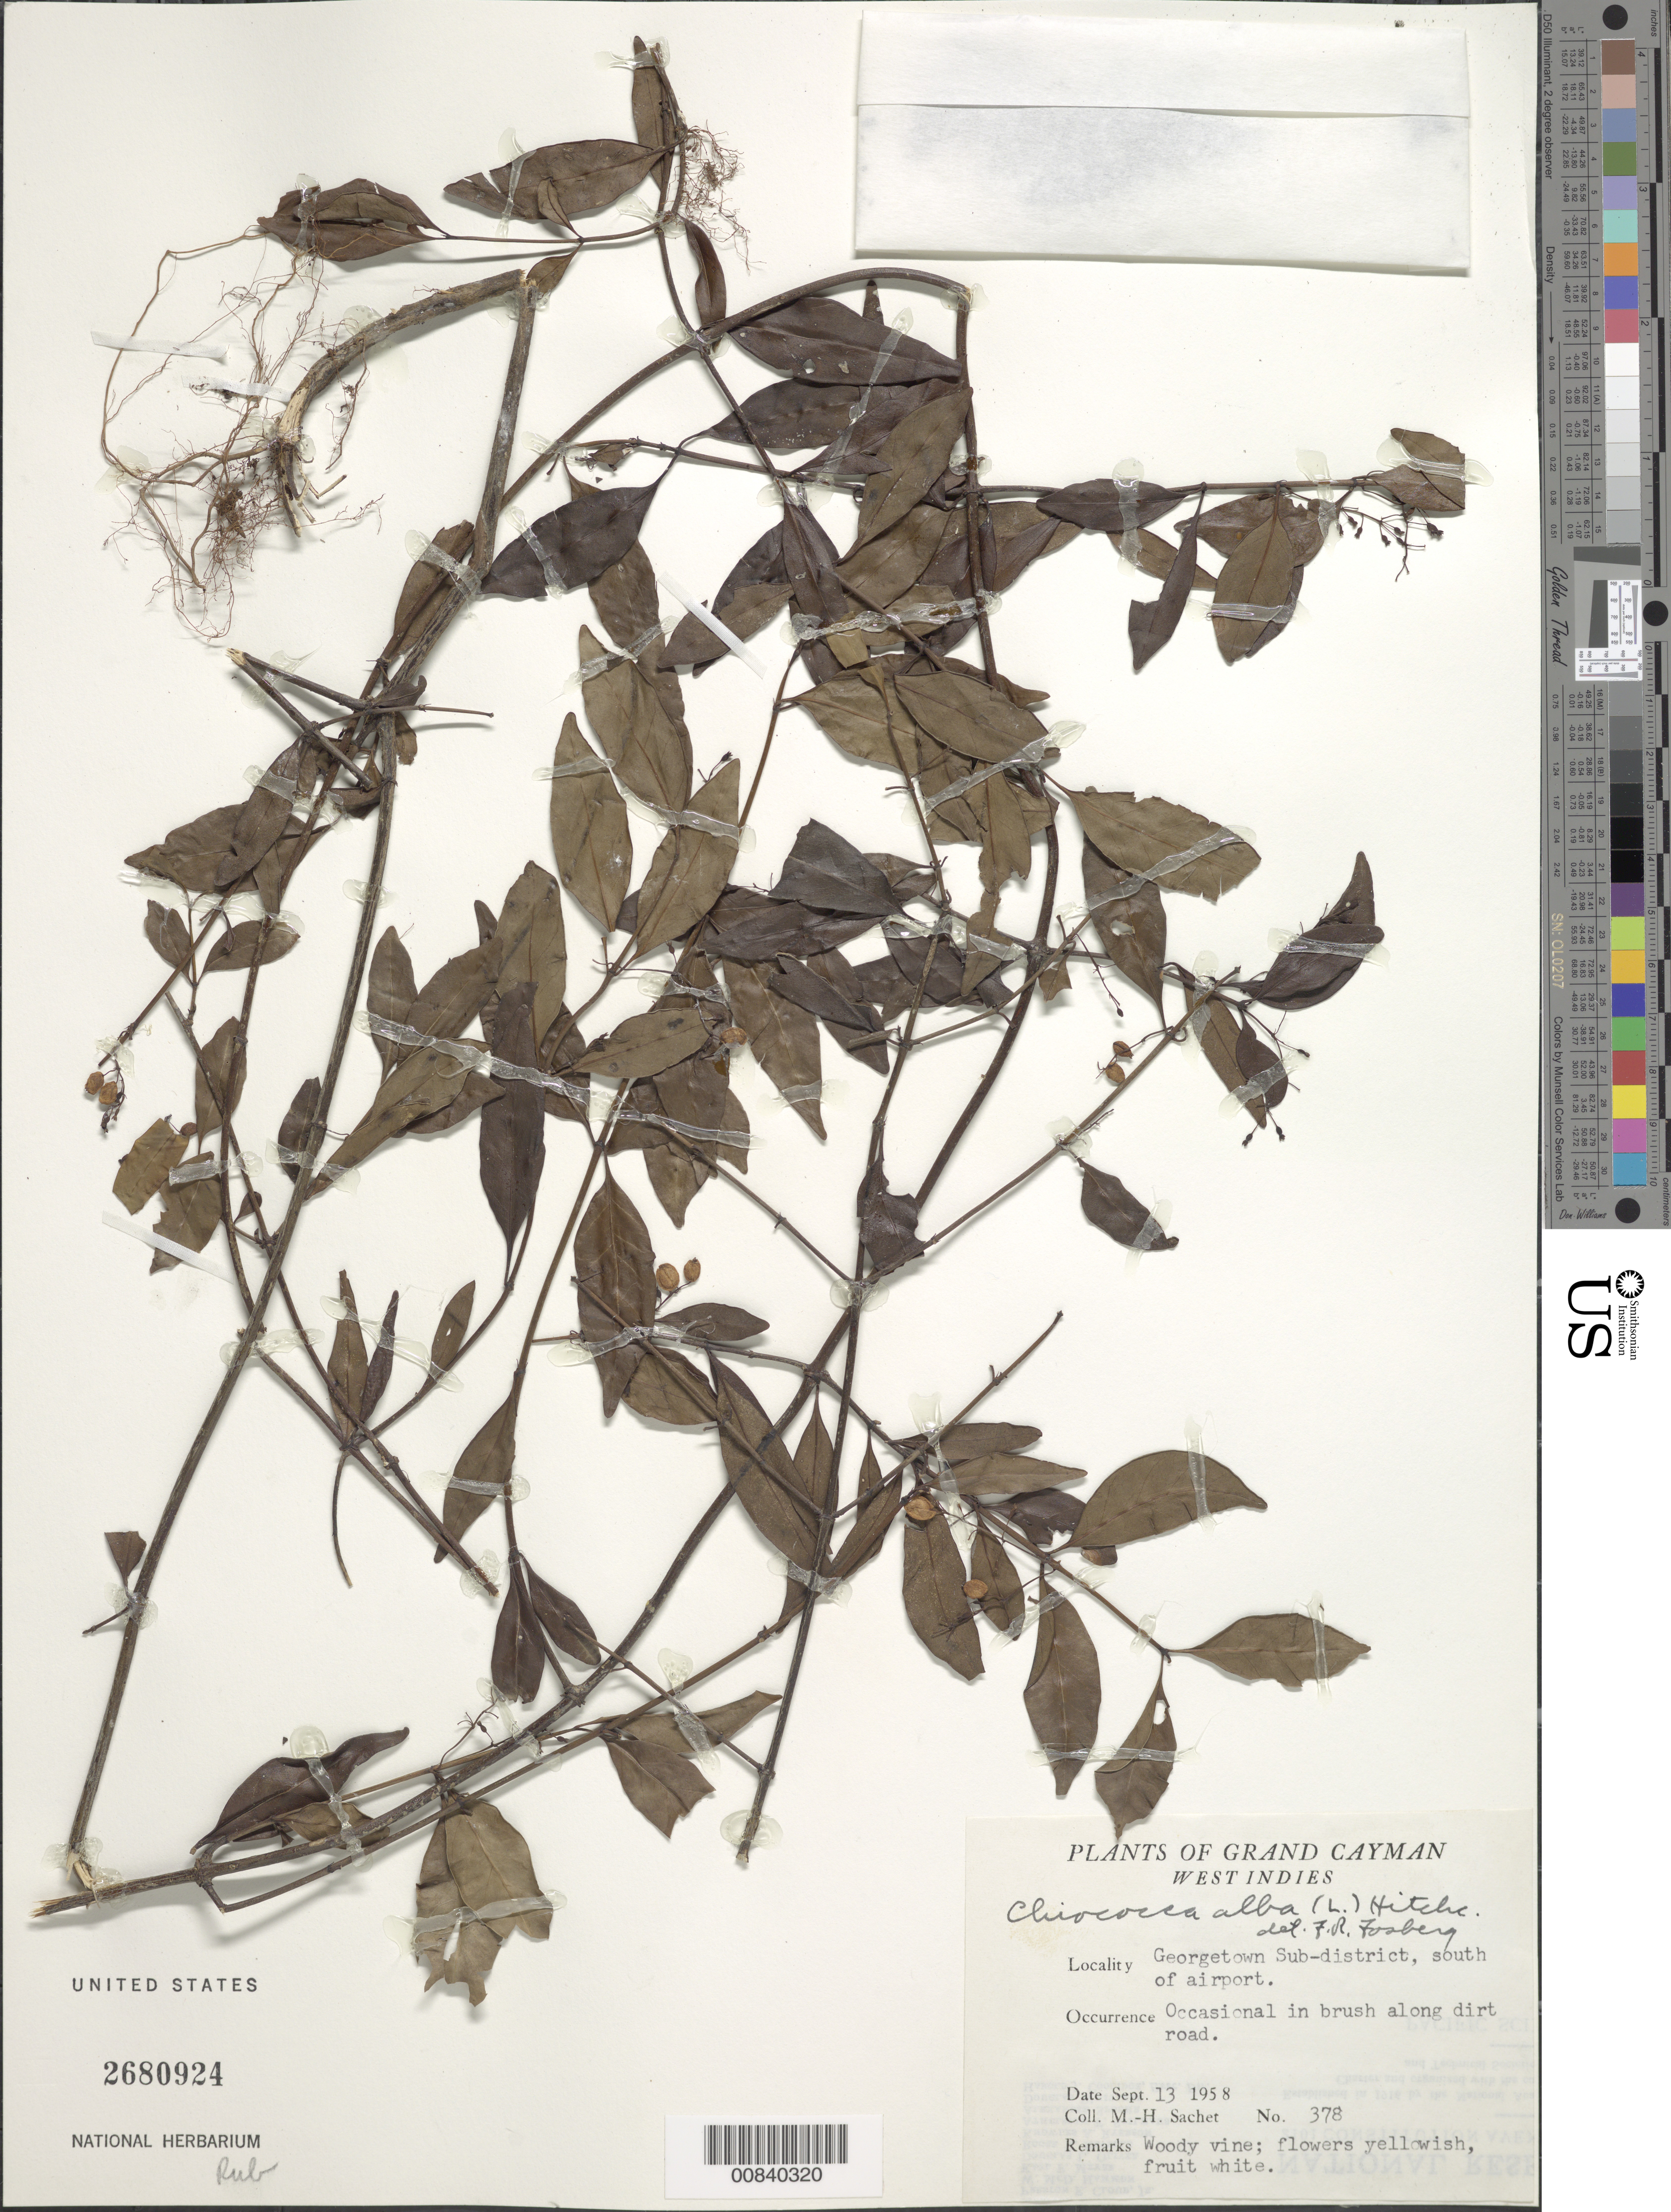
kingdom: Plantae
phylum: Tracheophyta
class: Magnoliopsida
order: Gentianales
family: Rubiaceae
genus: Chiococca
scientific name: Chiococca alba subsp. alba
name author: (L.) Hitchc.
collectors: M.-H. Sachet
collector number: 378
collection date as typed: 13 Sep 1958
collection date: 1958-09-13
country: Bahamas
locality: Georgetown Sub-district, south of airport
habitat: In brush along dirt road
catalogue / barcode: US 2680924